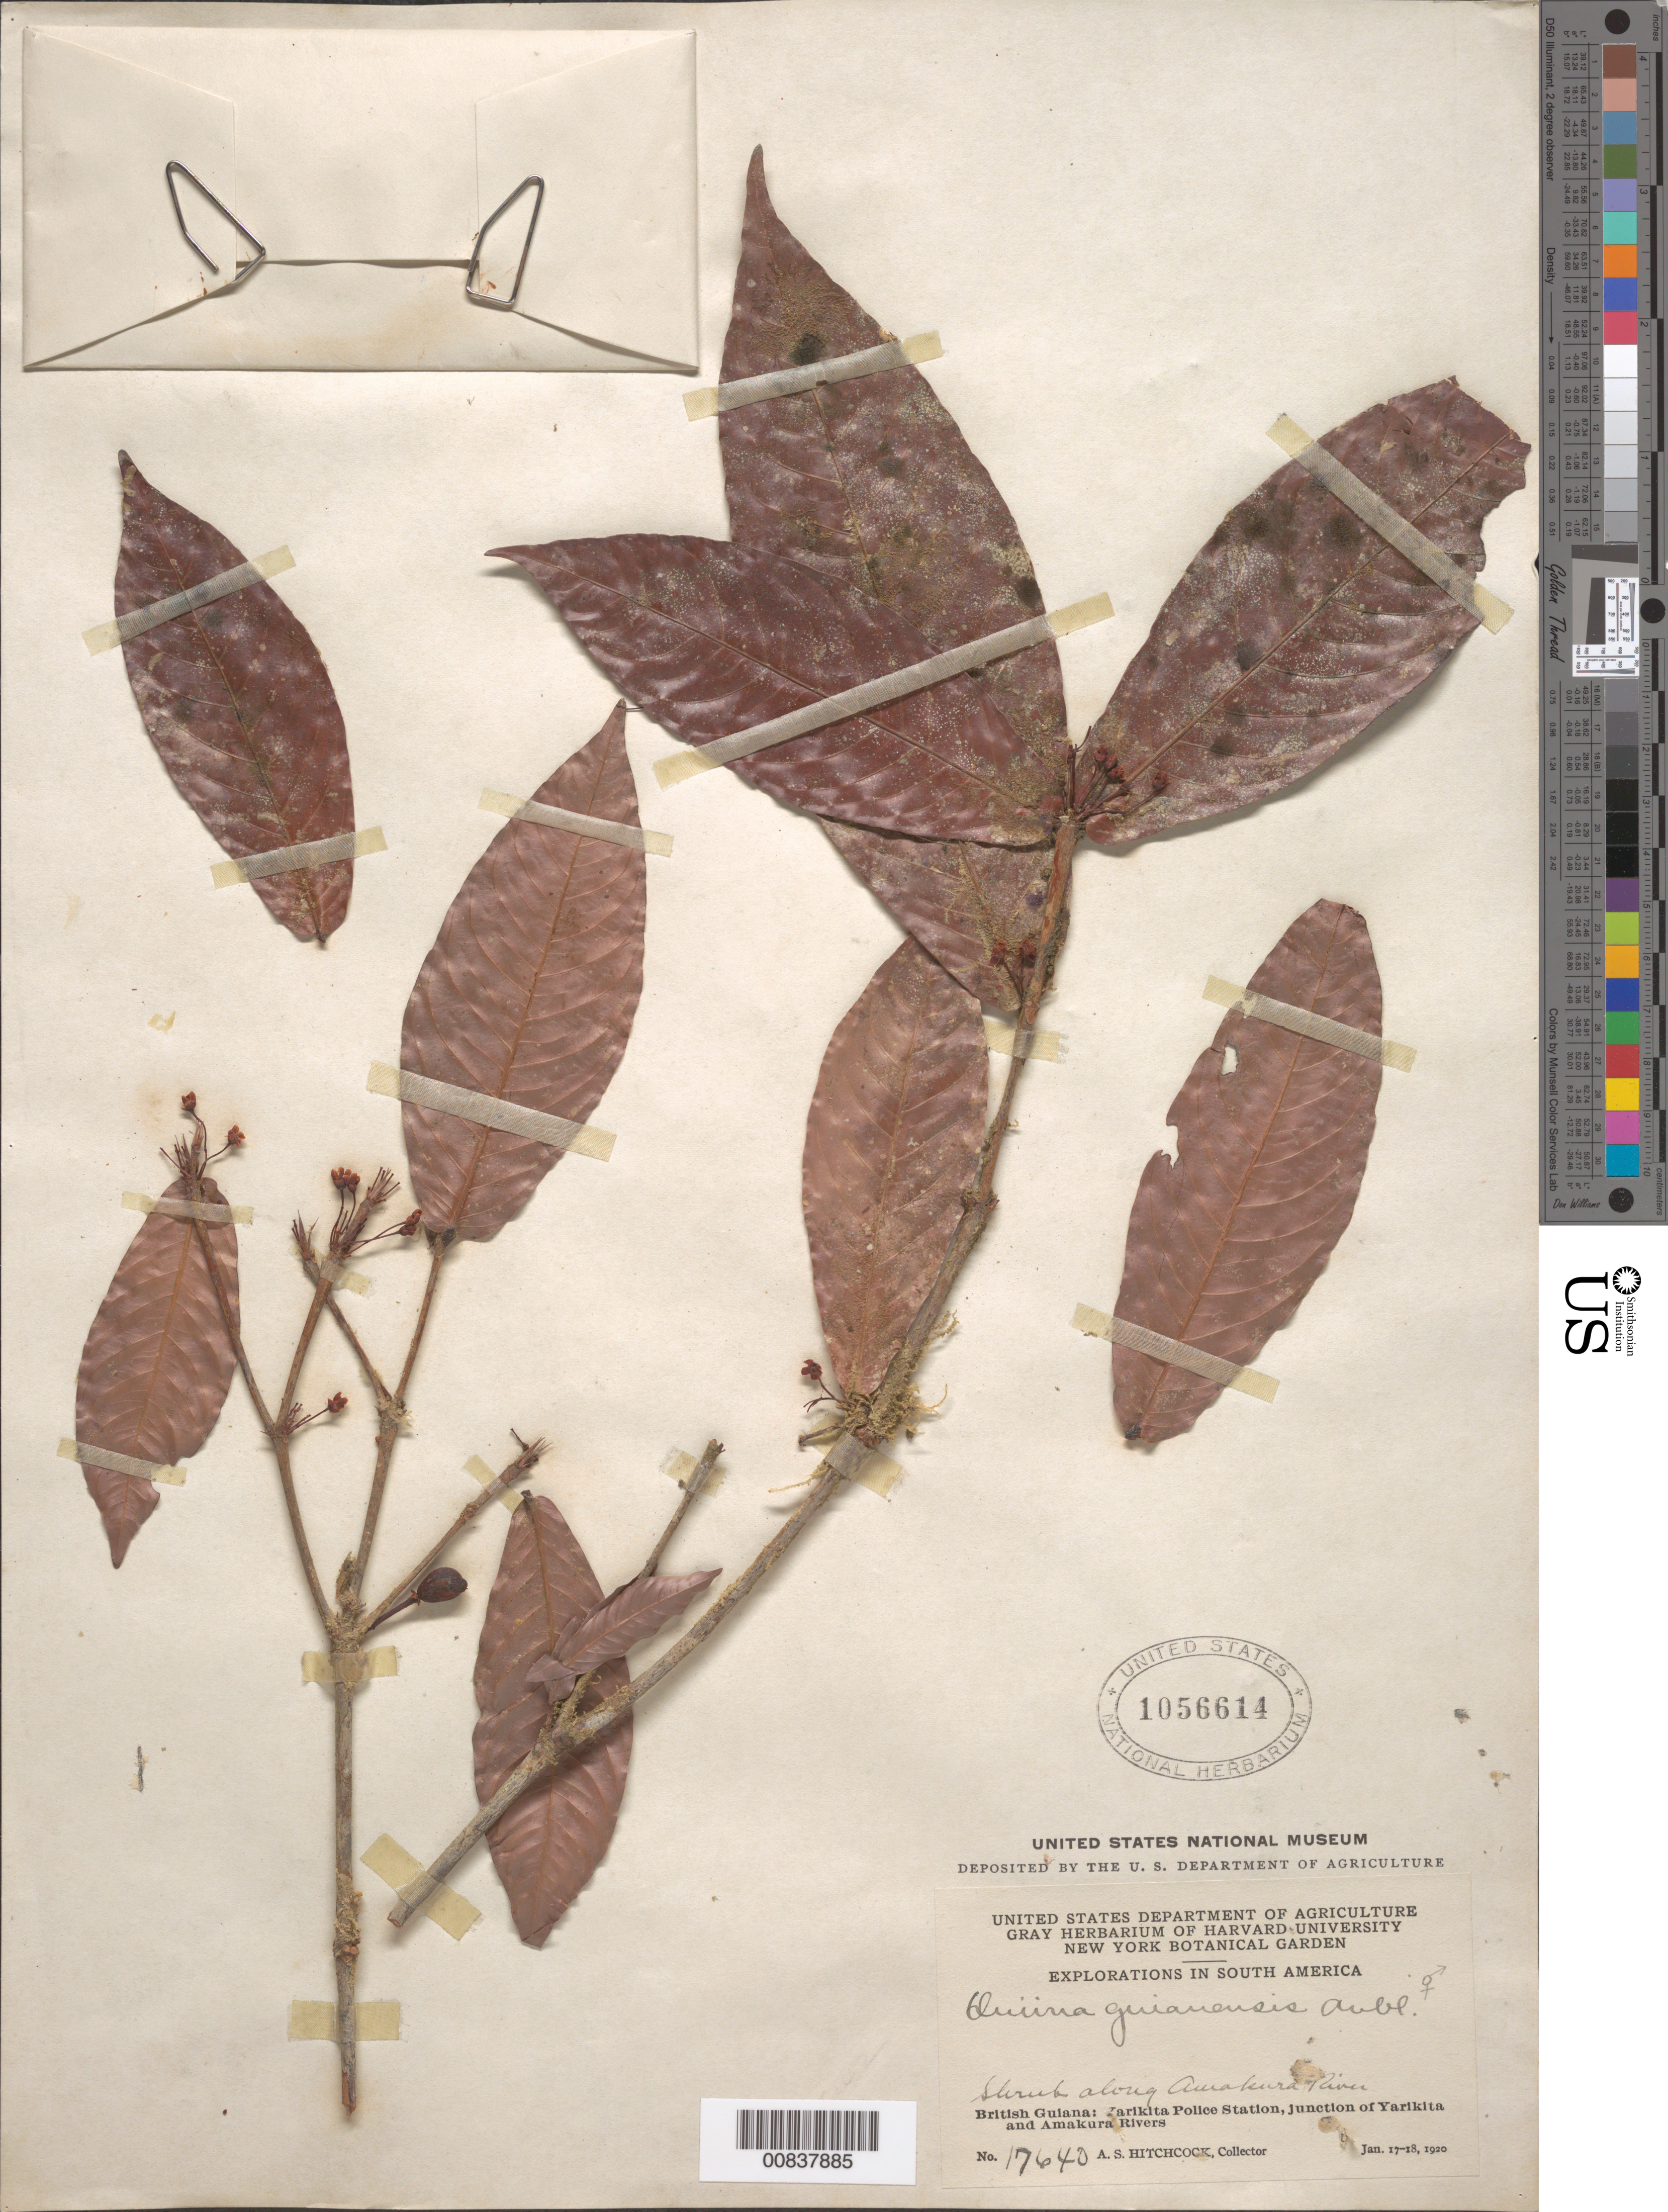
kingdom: Plantae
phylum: Tracheophyta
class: Magnoliopsida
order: Malpighiales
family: Quiinaceae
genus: Quiina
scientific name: Quiina guianensis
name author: Aubl.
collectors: A. S. Hitchcock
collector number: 17640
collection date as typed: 17-Jan-20 to 18-Jan-20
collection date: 1920-01-17/1920-01-18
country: Guyana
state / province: Barima-Waini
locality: Yarikita Police Sta., junct. of Yarikita & Amakura Rivers; along Amakura River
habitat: Along river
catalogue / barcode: US 1056614